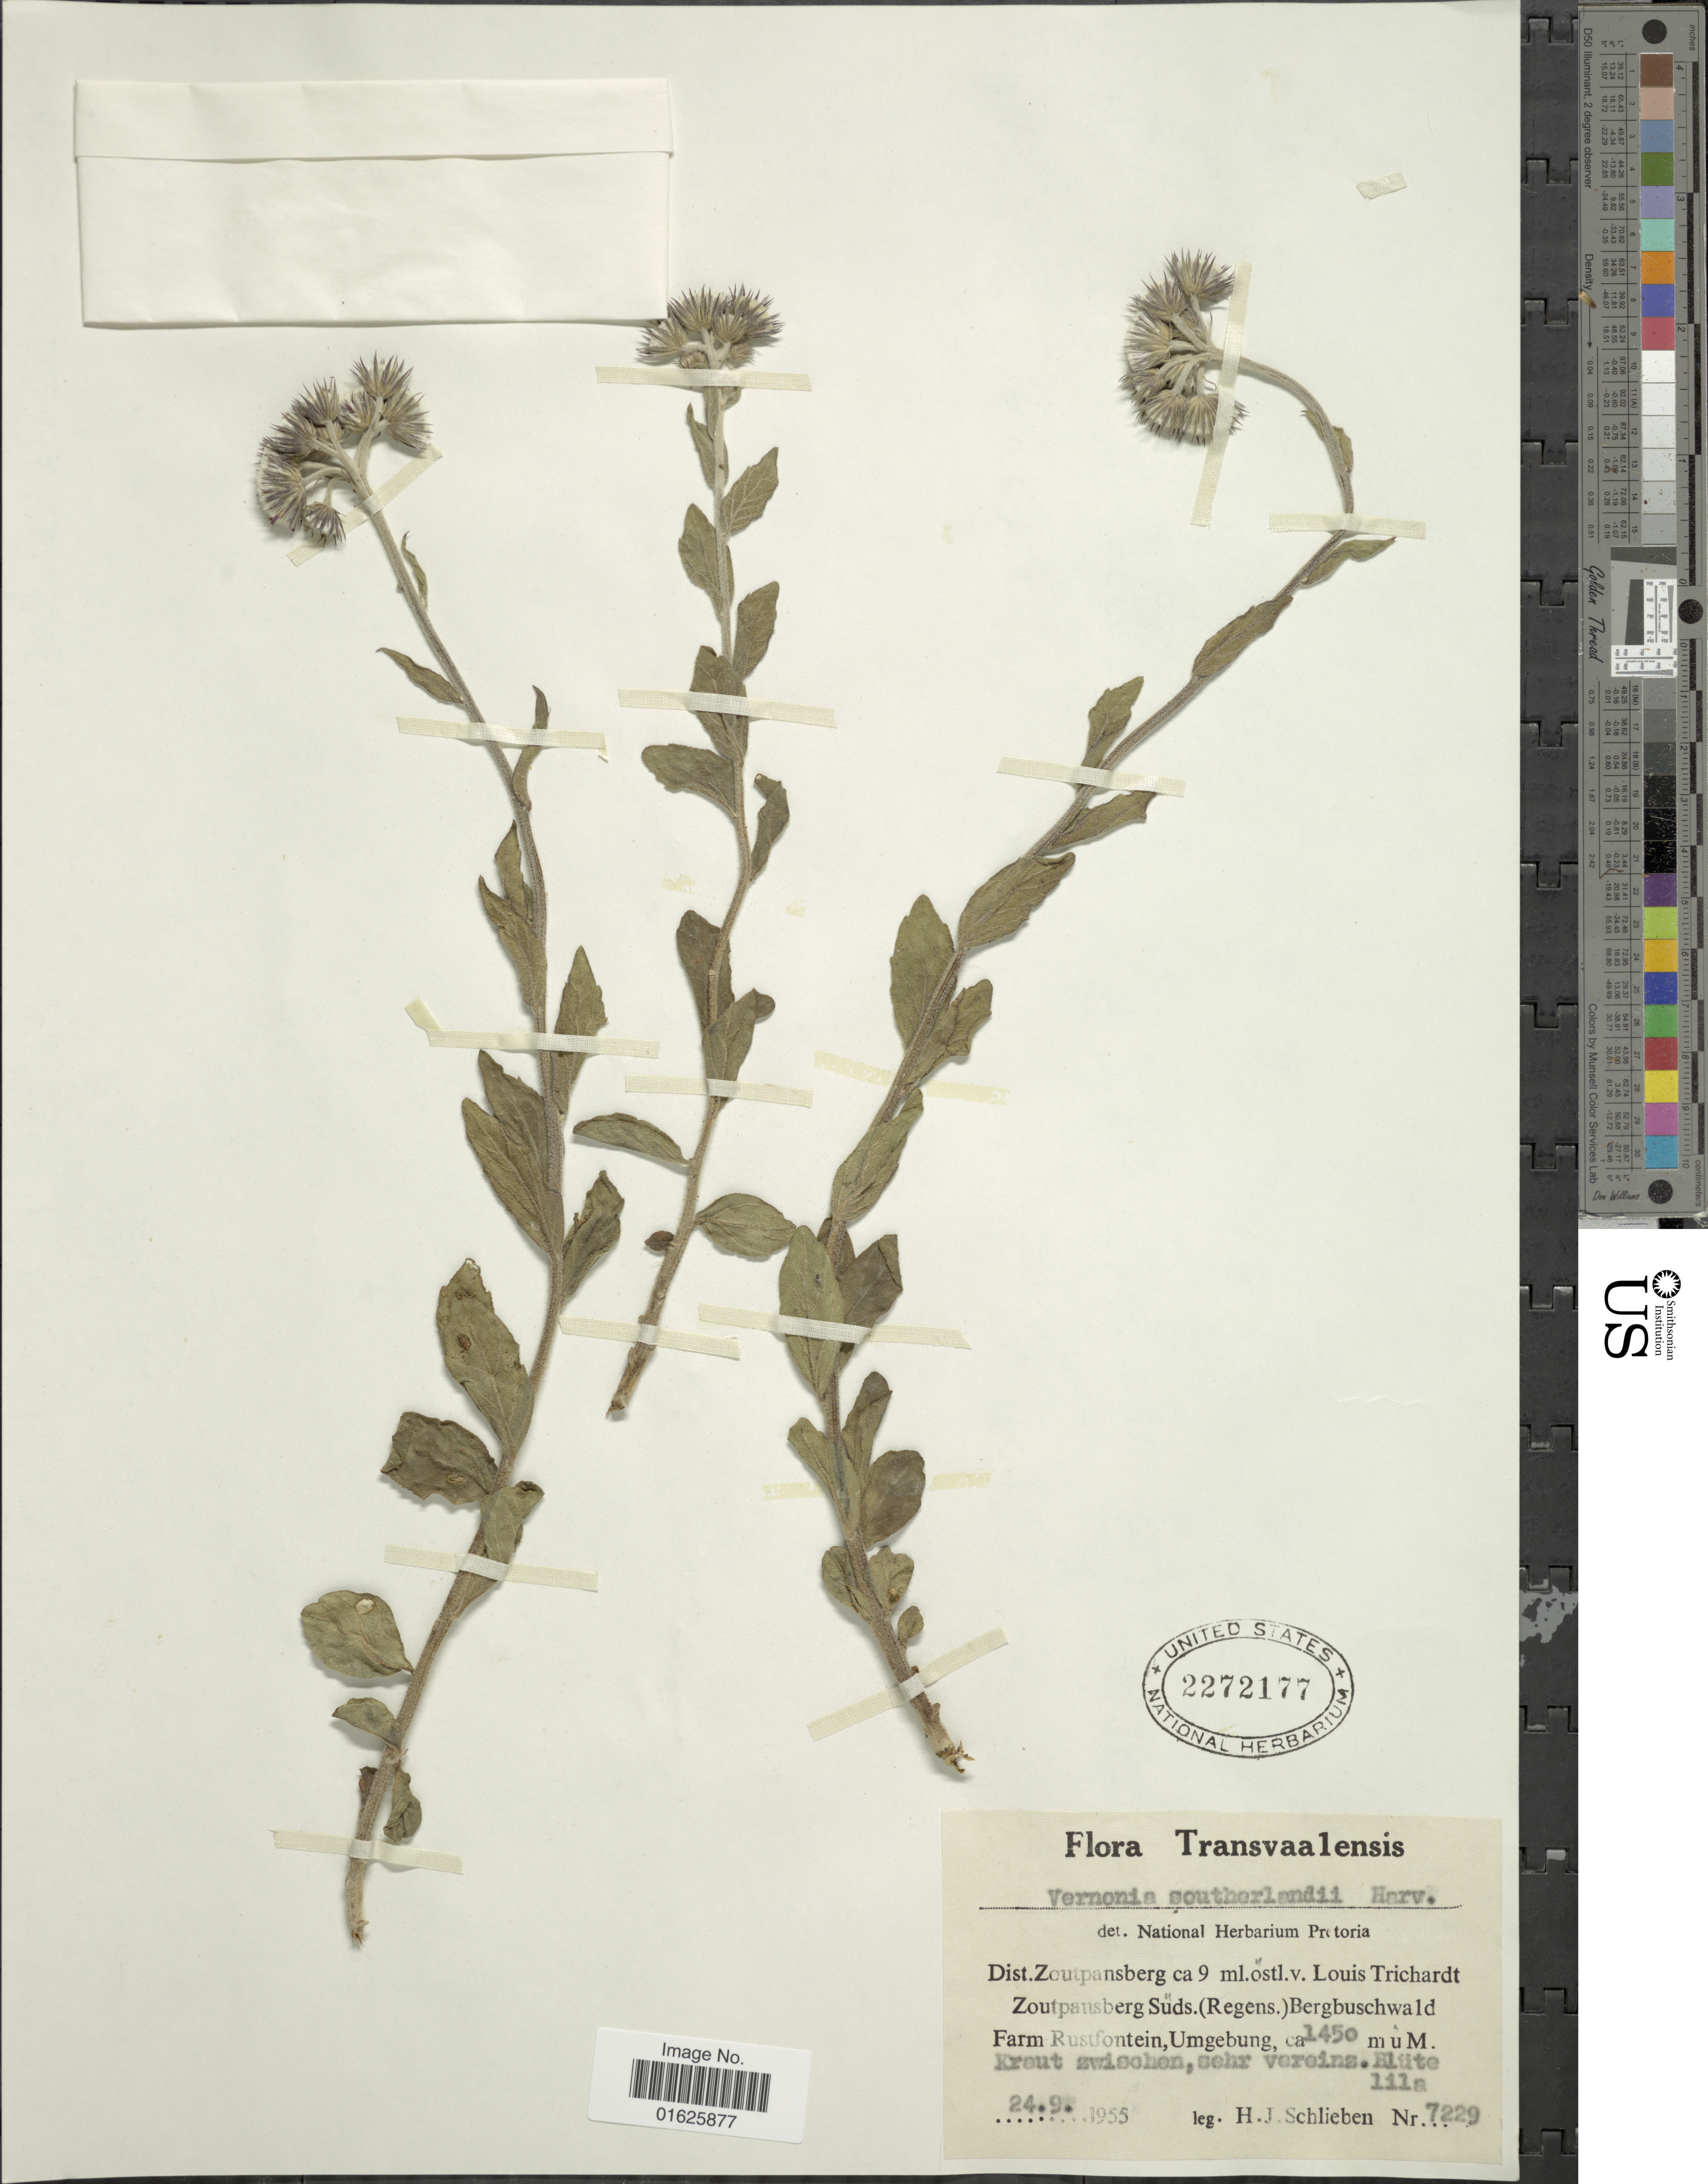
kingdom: Plantae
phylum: Tracheophyta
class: Magnoliopsida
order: Asterales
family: Asteraceae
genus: Hilliardiella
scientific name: Hilliardiella sutherlandii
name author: (Harv. in Harv. & Sond.) H. Rob.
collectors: H. J. Schlieben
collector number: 7229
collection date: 1955-09-24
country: South Africa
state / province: Limpopo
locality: Trabsvaalensis, Dist. Zoutpansberg ca 9 ml.östl v. Louis Trichardt Zoutpansberg Süds. (Regens.) Bergbuschwald Farm Rustfontein, Umgebung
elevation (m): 1450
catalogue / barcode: US 2272177